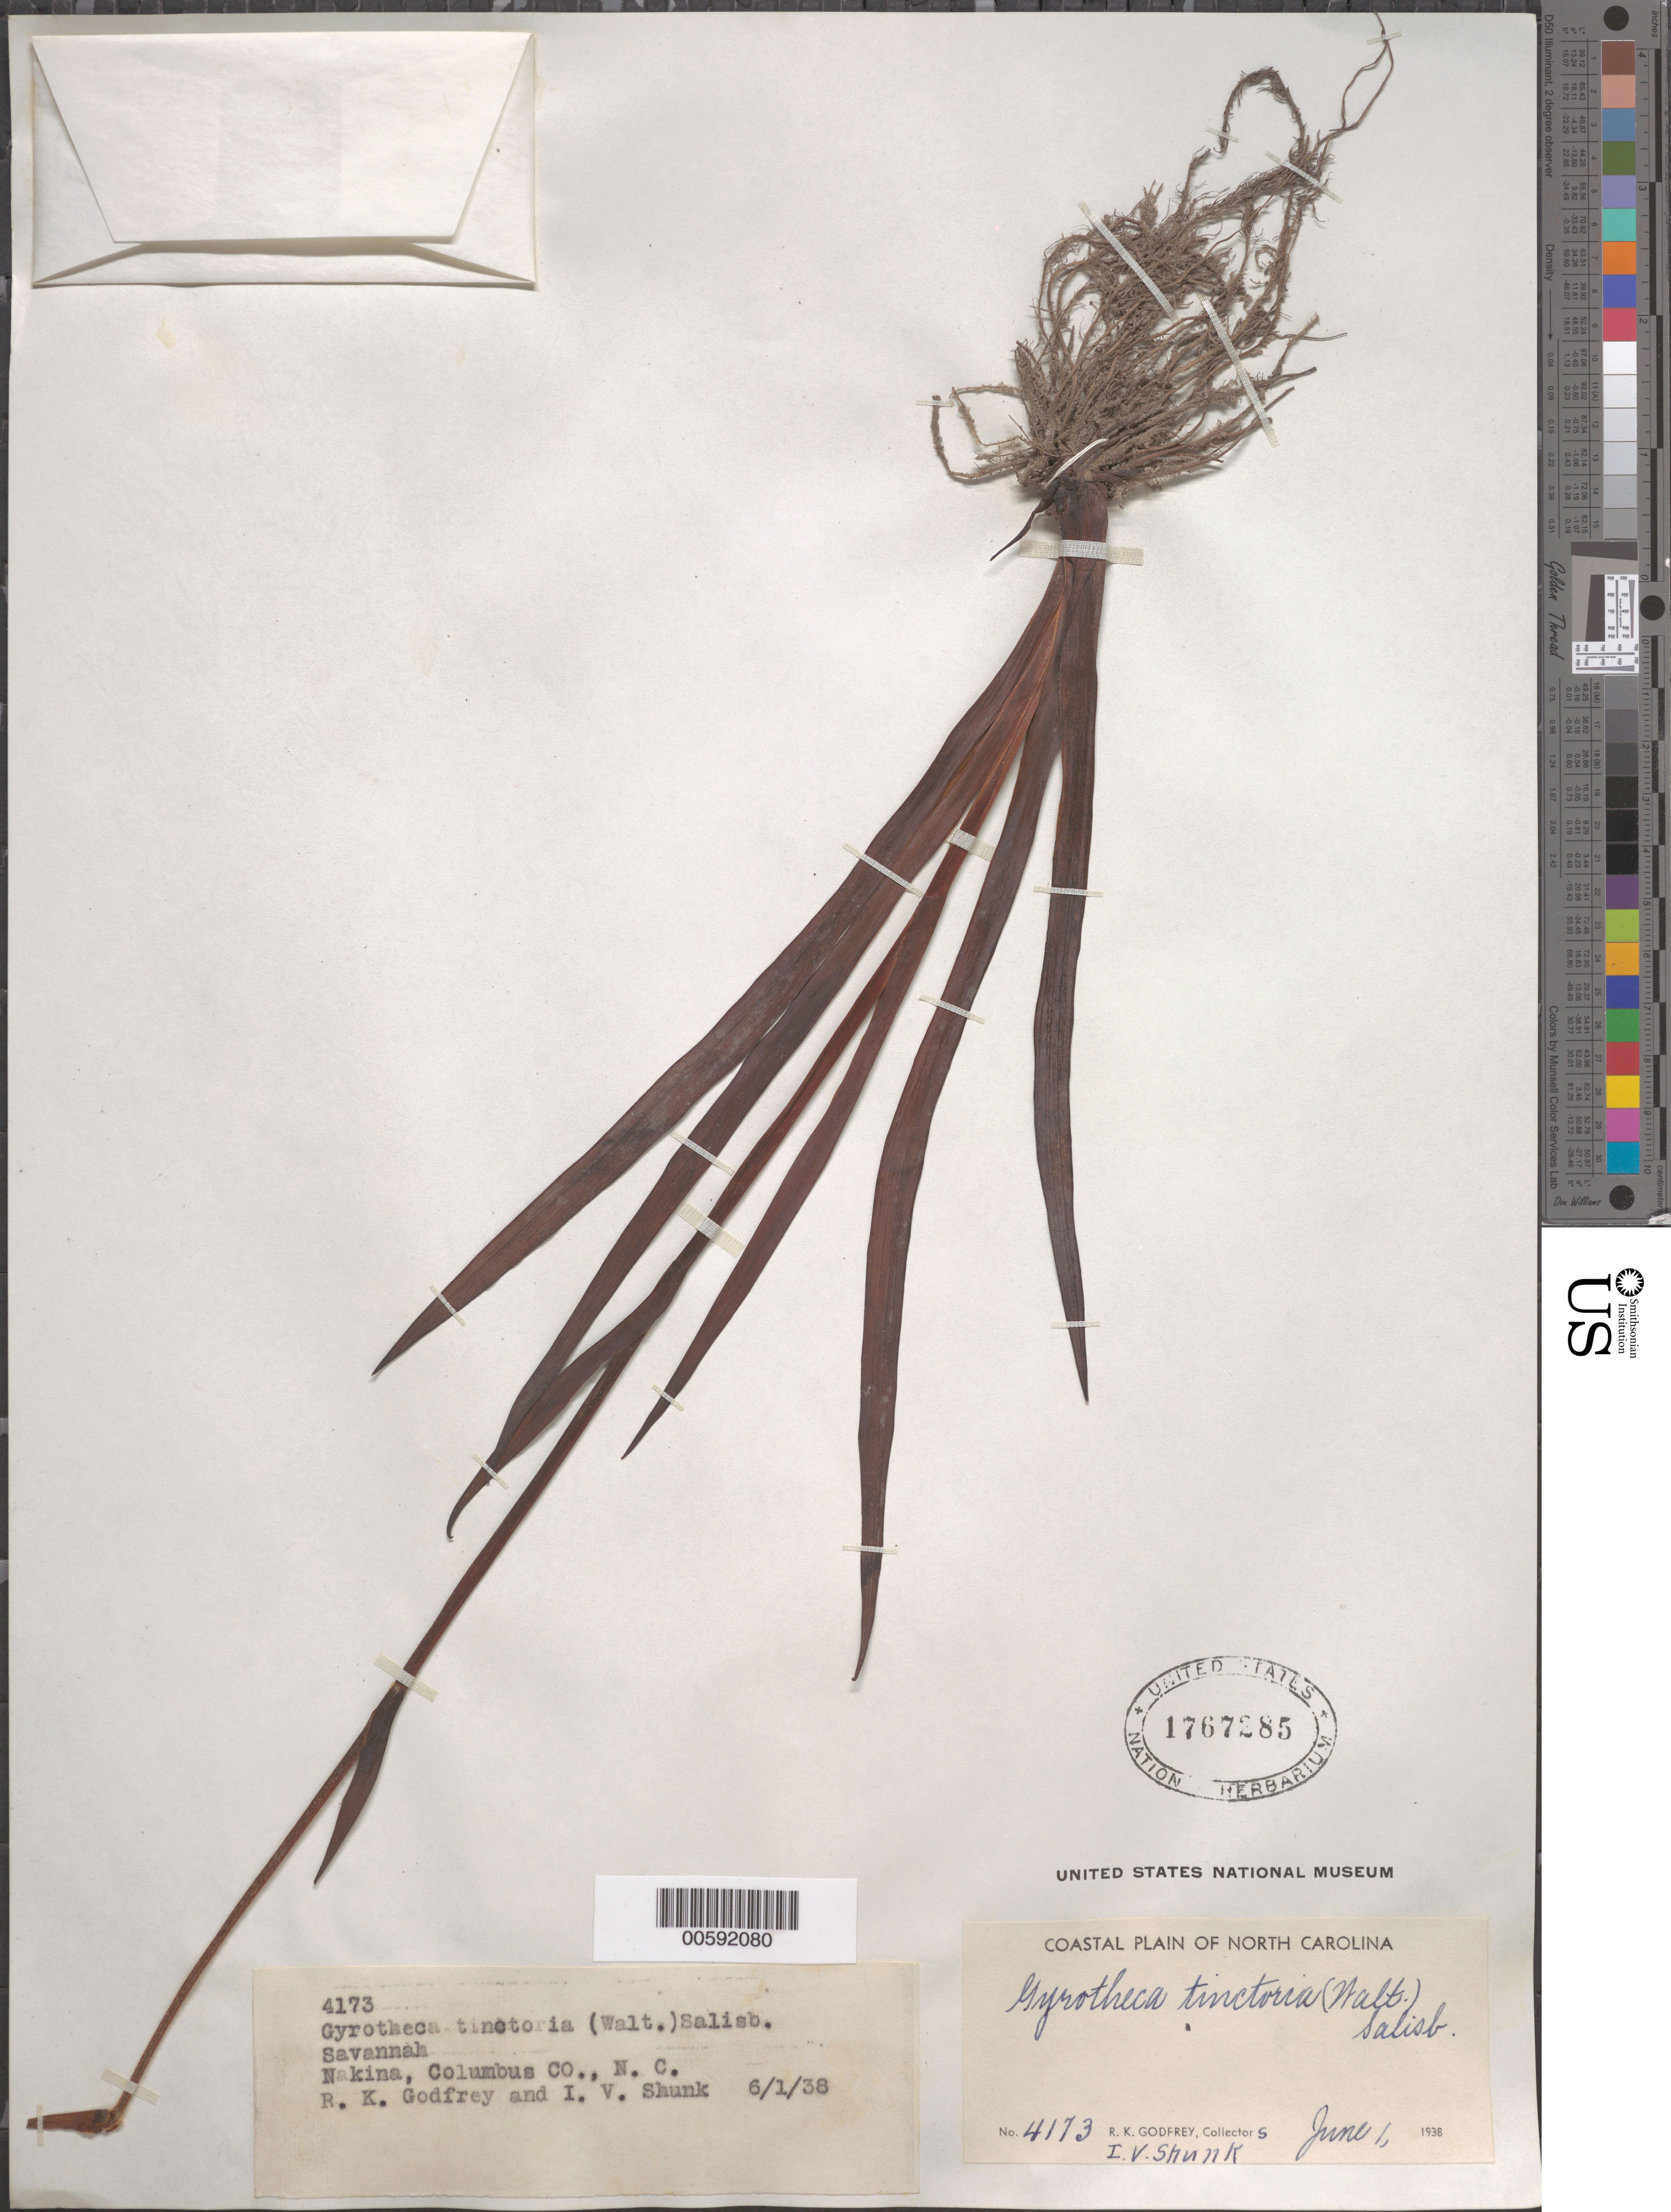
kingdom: Plantae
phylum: Tracheophyta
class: Liliopsida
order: Commelinales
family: Haemodoraceae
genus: Lachnanthes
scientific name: Lachnanthes tinctoria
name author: (Walter ex J.F. Gmel.) Elliott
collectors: R. K. Godfrey & I. Shunk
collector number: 4173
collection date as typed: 01 Jun 1938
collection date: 1938-06-01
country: United States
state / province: North Carolina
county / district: Columbus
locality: Nakina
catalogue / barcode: US 1767285